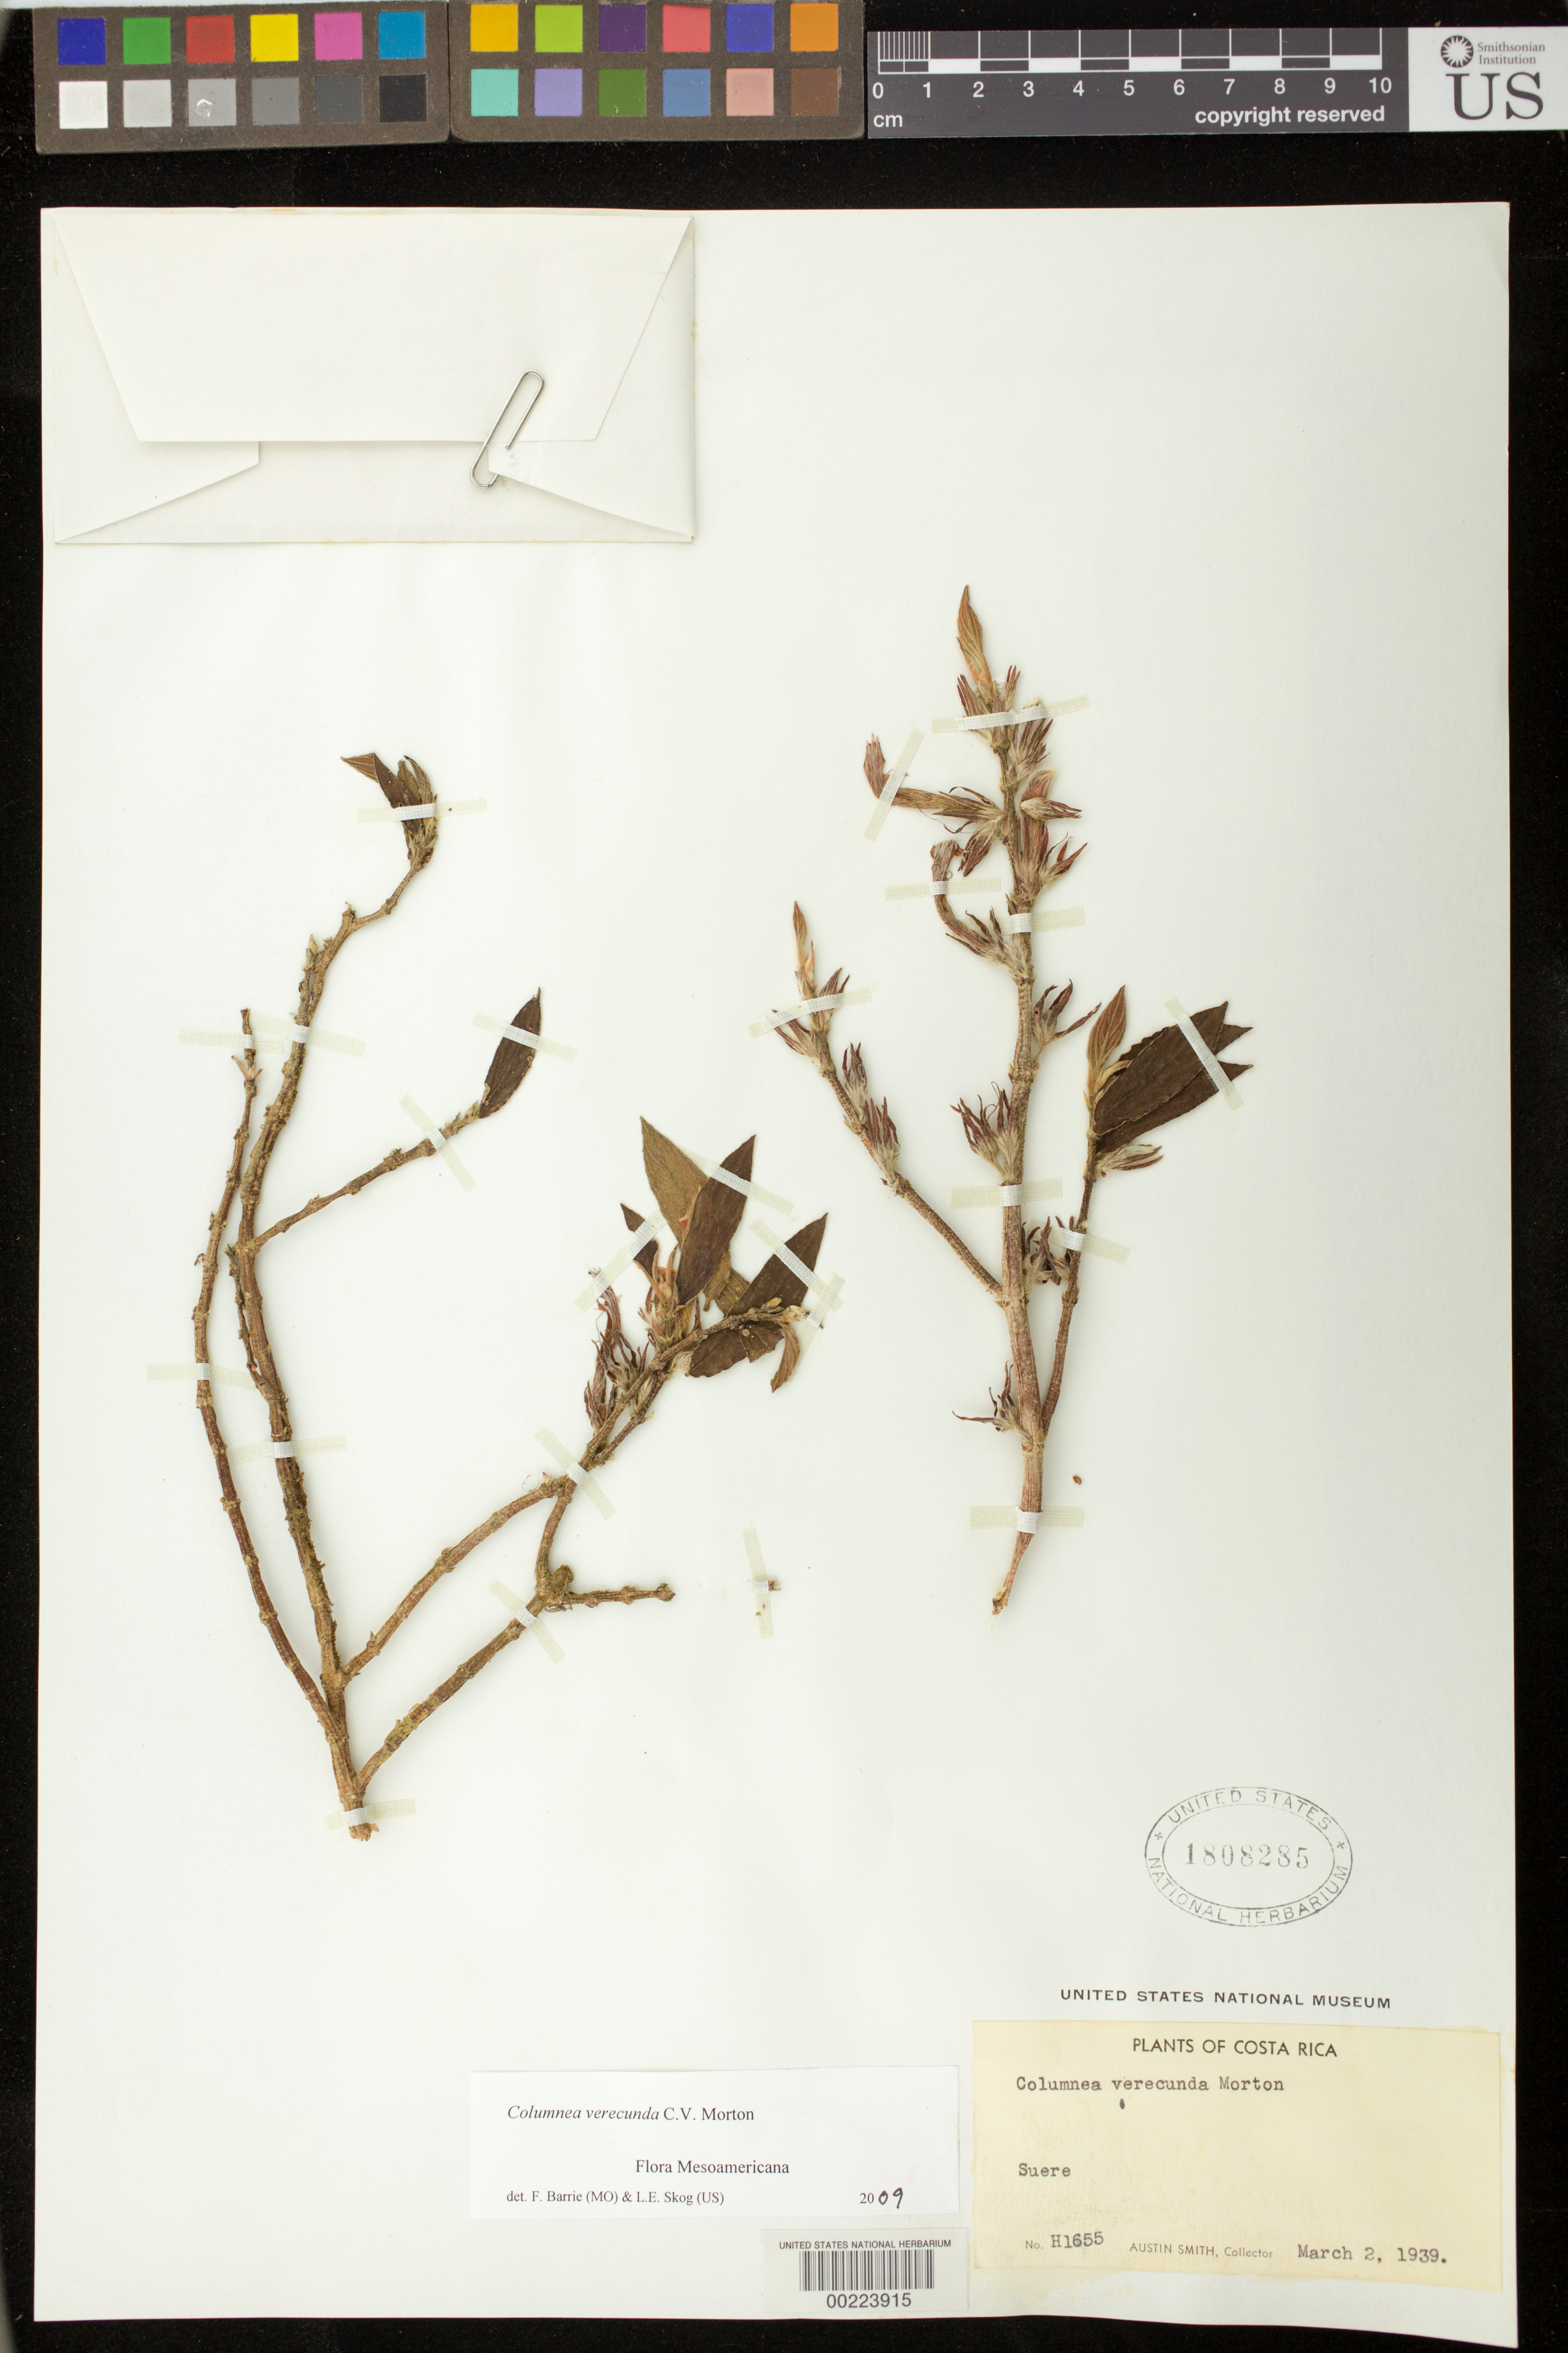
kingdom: Plantae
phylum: Tracheophyta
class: Magnoliopsida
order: Lamiales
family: Gesneriaceae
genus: Columnea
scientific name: Columnea verecunda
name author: C.V. Morton in Standl.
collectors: Aust P. Smith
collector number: H 1655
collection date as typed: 02 Mar 1939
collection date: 1939-03-02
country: Costa Rica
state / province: Alajuela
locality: Canton San Carlos, Suere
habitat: Upper limit Caribb rain forest zone, pasture tree, faint shade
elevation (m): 1025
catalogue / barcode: US 1808285